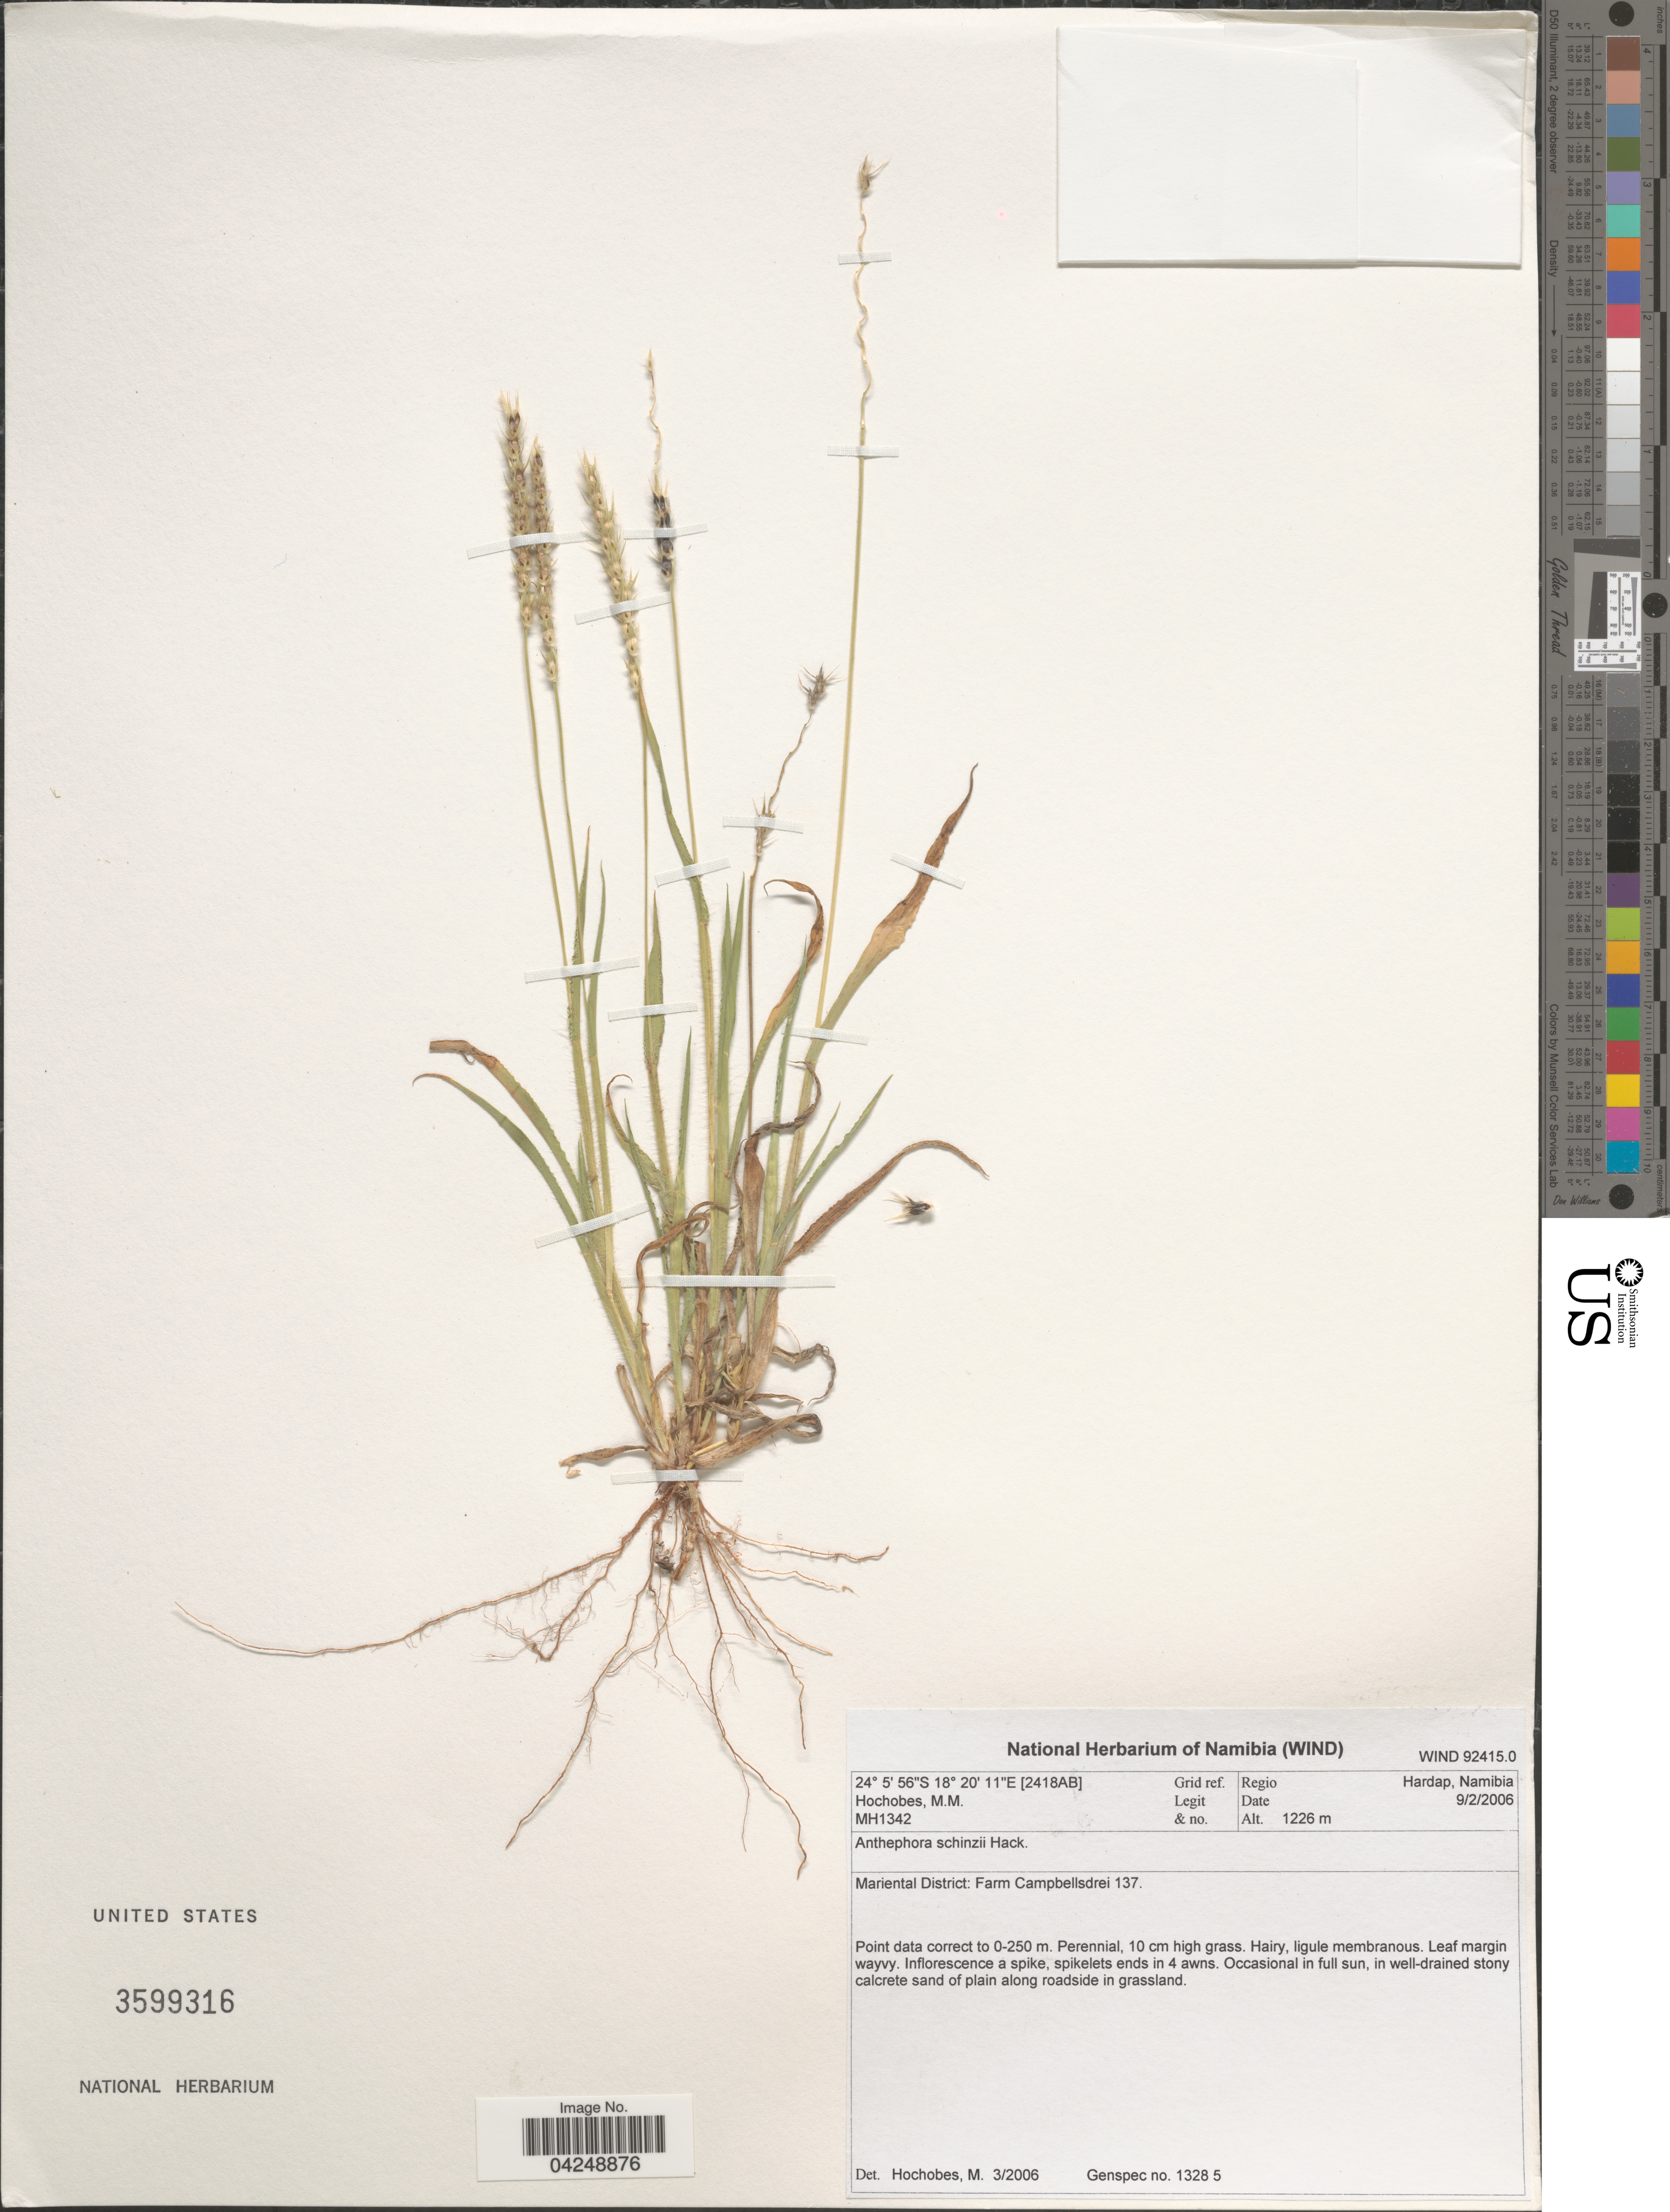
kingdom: Plantae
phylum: Tracheophyta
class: Liliopsida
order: Poales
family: Poaceae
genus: Anthephora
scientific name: Anthephora schinzii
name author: Hack. in Schinz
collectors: M. Hochobes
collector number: MH1342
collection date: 2006-02-09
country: Namibia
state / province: Hardap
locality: Grid ref. [2418AB]. Regio Hardap, Namibia. Mariental District: Farm Campbellsdrei 137.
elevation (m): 1226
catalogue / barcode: US 3599316